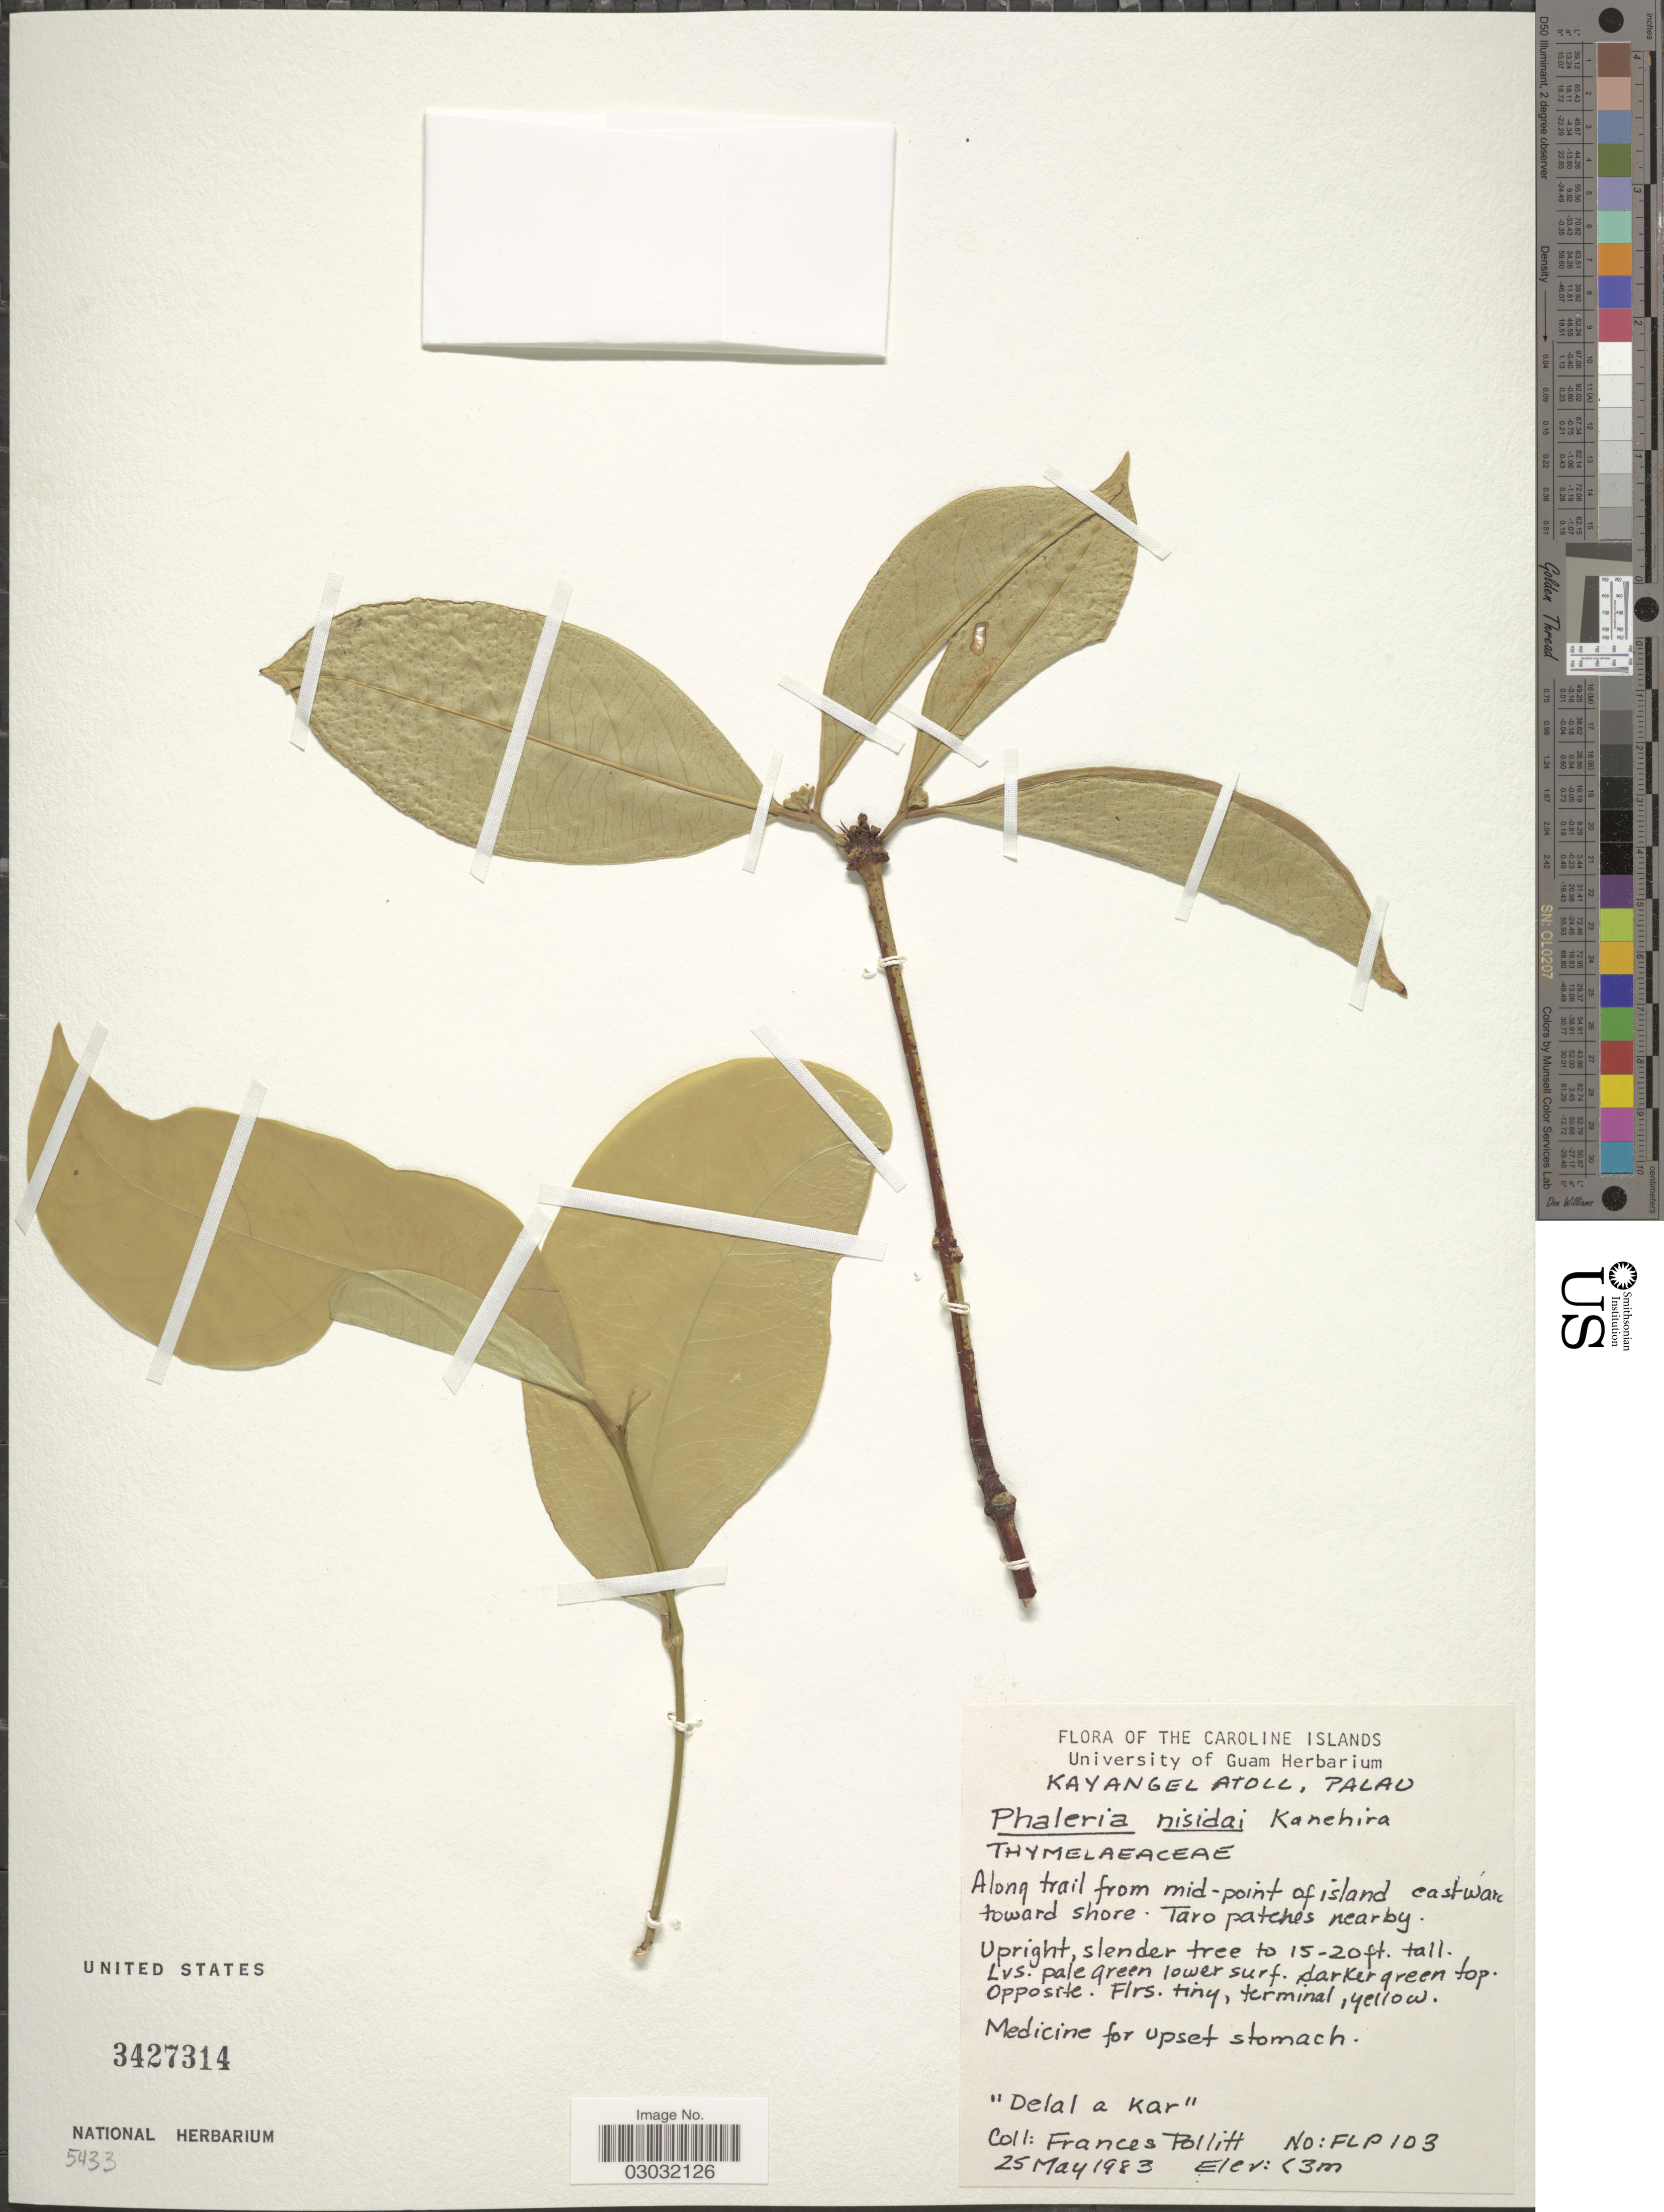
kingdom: Plantae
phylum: Tracheophyta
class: Magnoliopsida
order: Malvales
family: Thymelaeaceae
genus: Phaleria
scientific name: Phaleria nisidai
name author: Kaneh.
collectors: F. Pollitt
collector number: FLP103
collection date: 1983-05-25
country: Palau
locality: The Caroline Islands, Kayangel Atoll, Palau. Along trail from mid-point of island eatware [interpreted] toward shore. Taro patches nearby.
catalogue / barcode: US 3427314